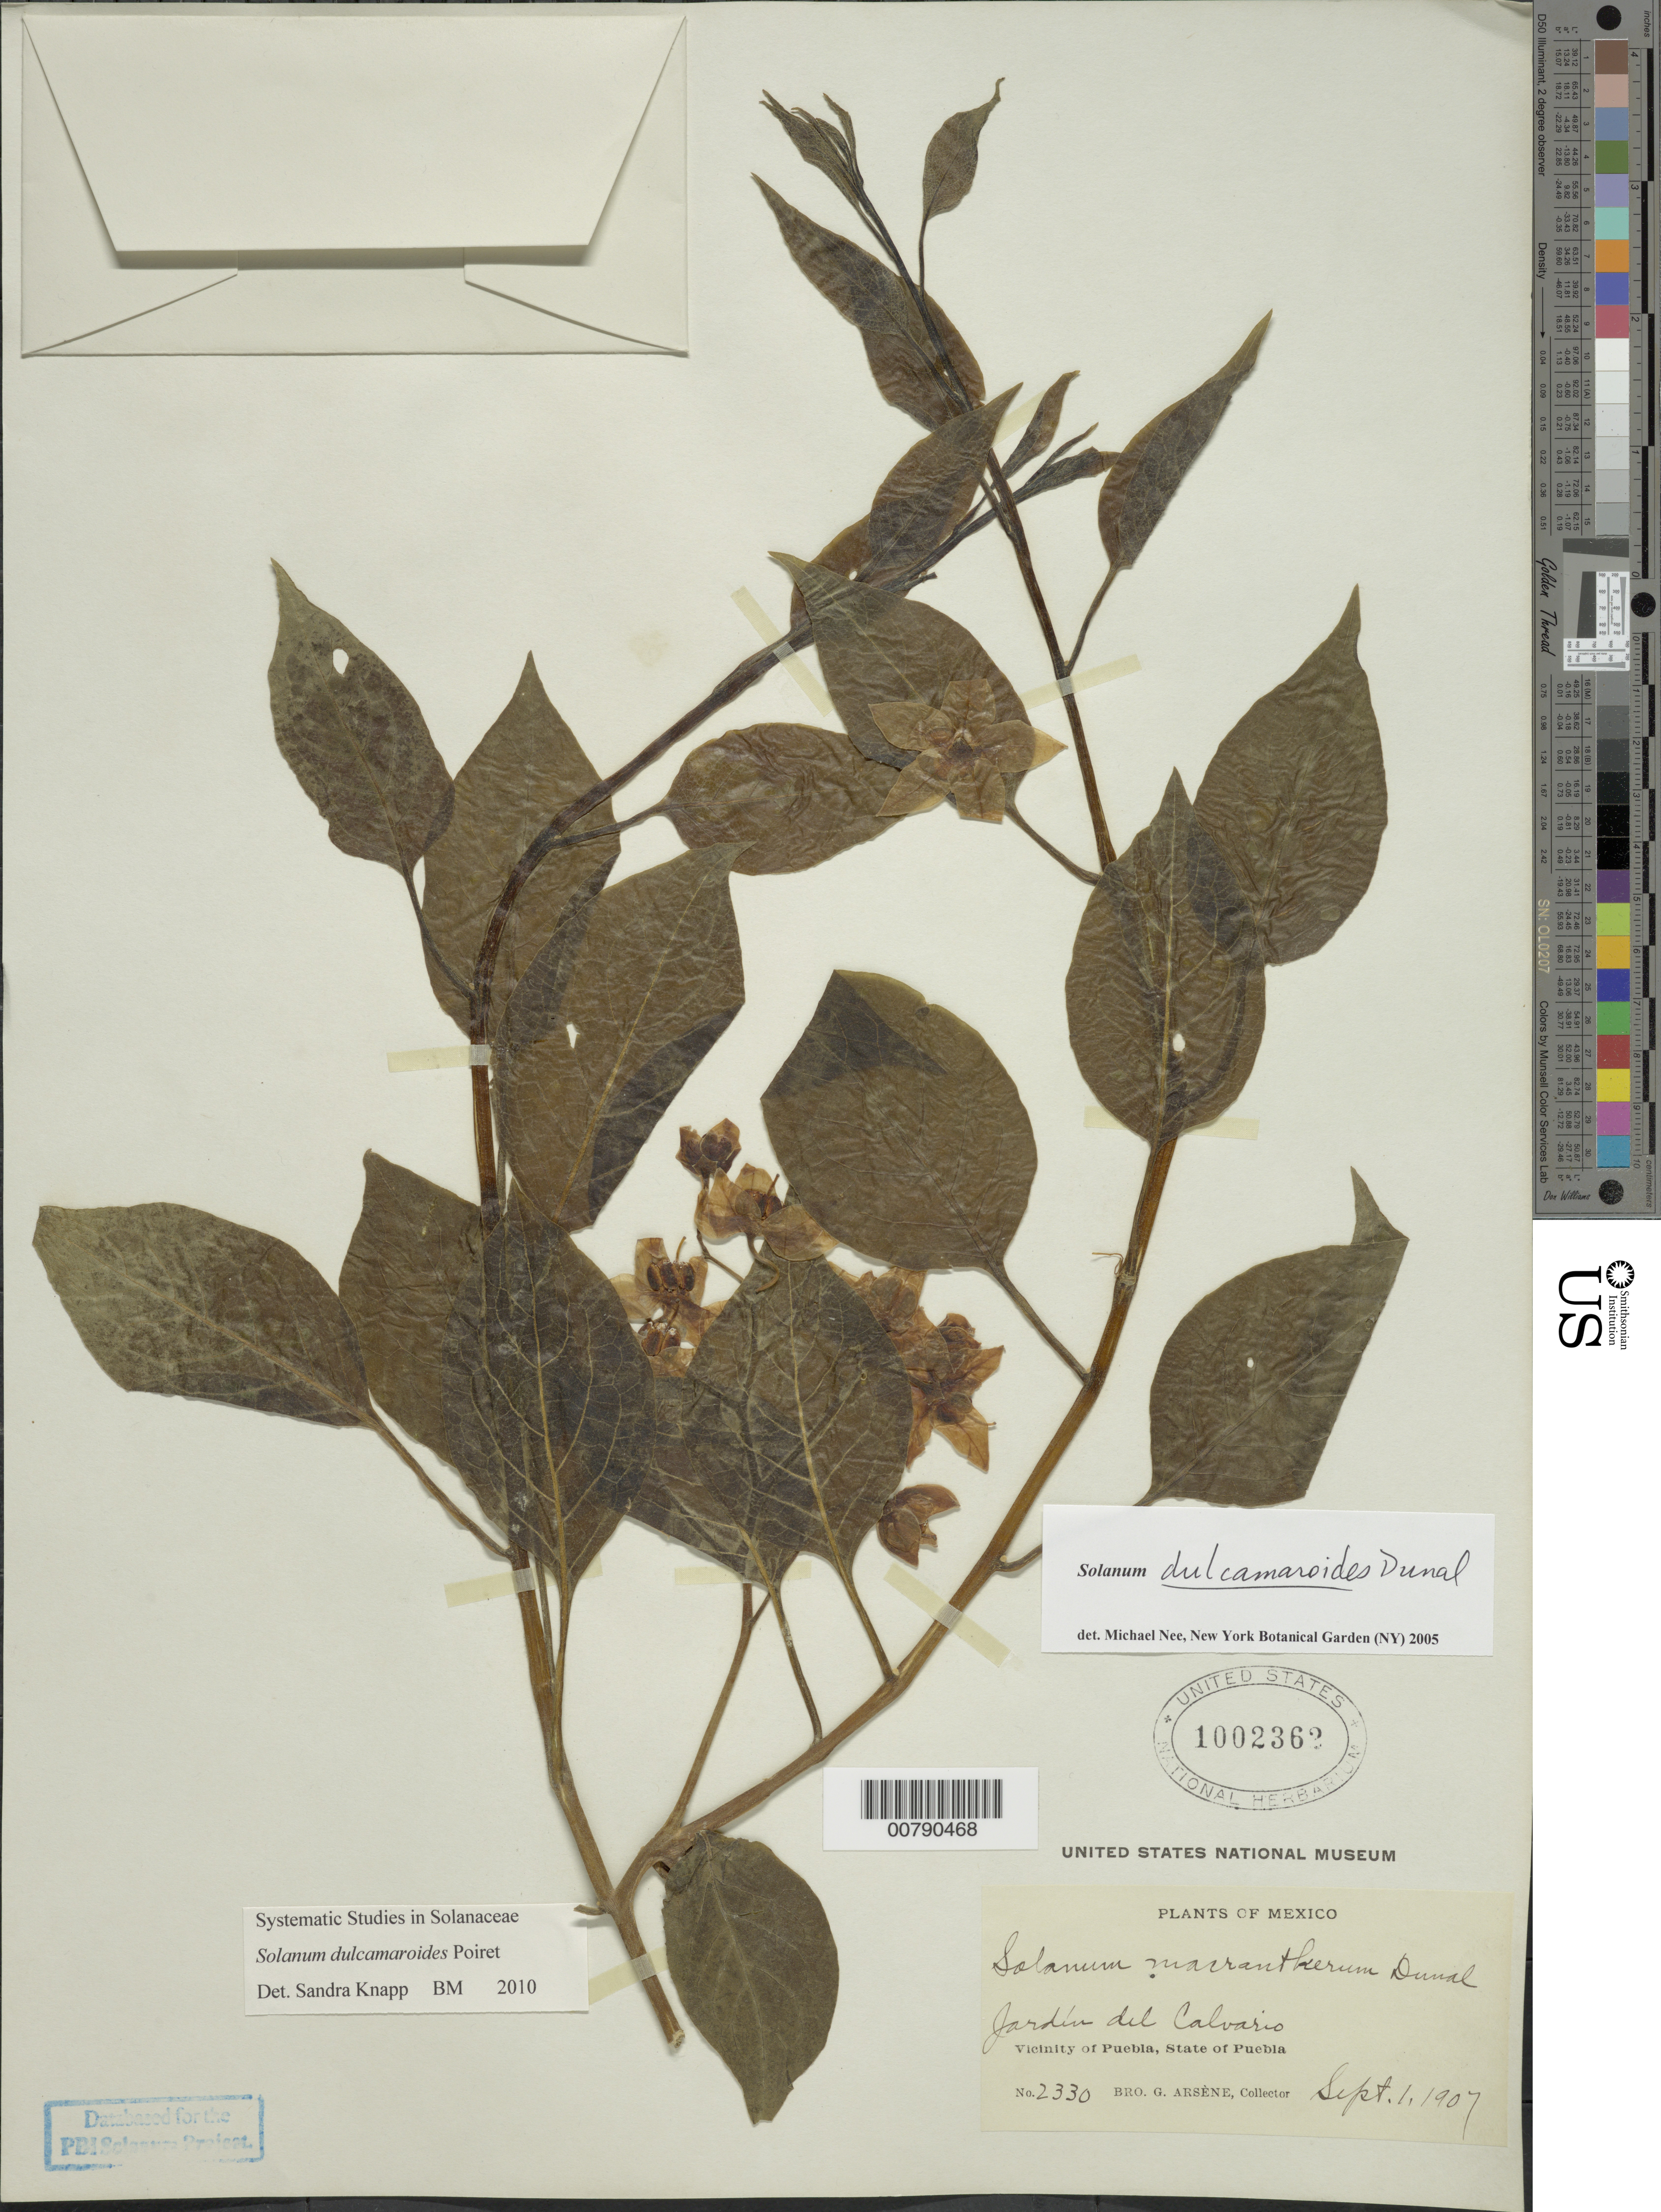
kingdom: Plantae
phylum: Tracheophyta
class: Magnoliopsida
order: Solanales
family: Solanaceae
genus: Solanum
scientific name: Solanum dulcamaroides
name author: Dunal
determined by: Knapp, S. D.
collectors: Bro. G. Arsène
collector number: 2330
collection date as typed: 1 Sep 1907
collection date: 1907-09-01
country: Mexico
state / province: Puebla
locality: Jardín del Calvarío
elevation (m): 2175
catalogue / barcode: US 1002362